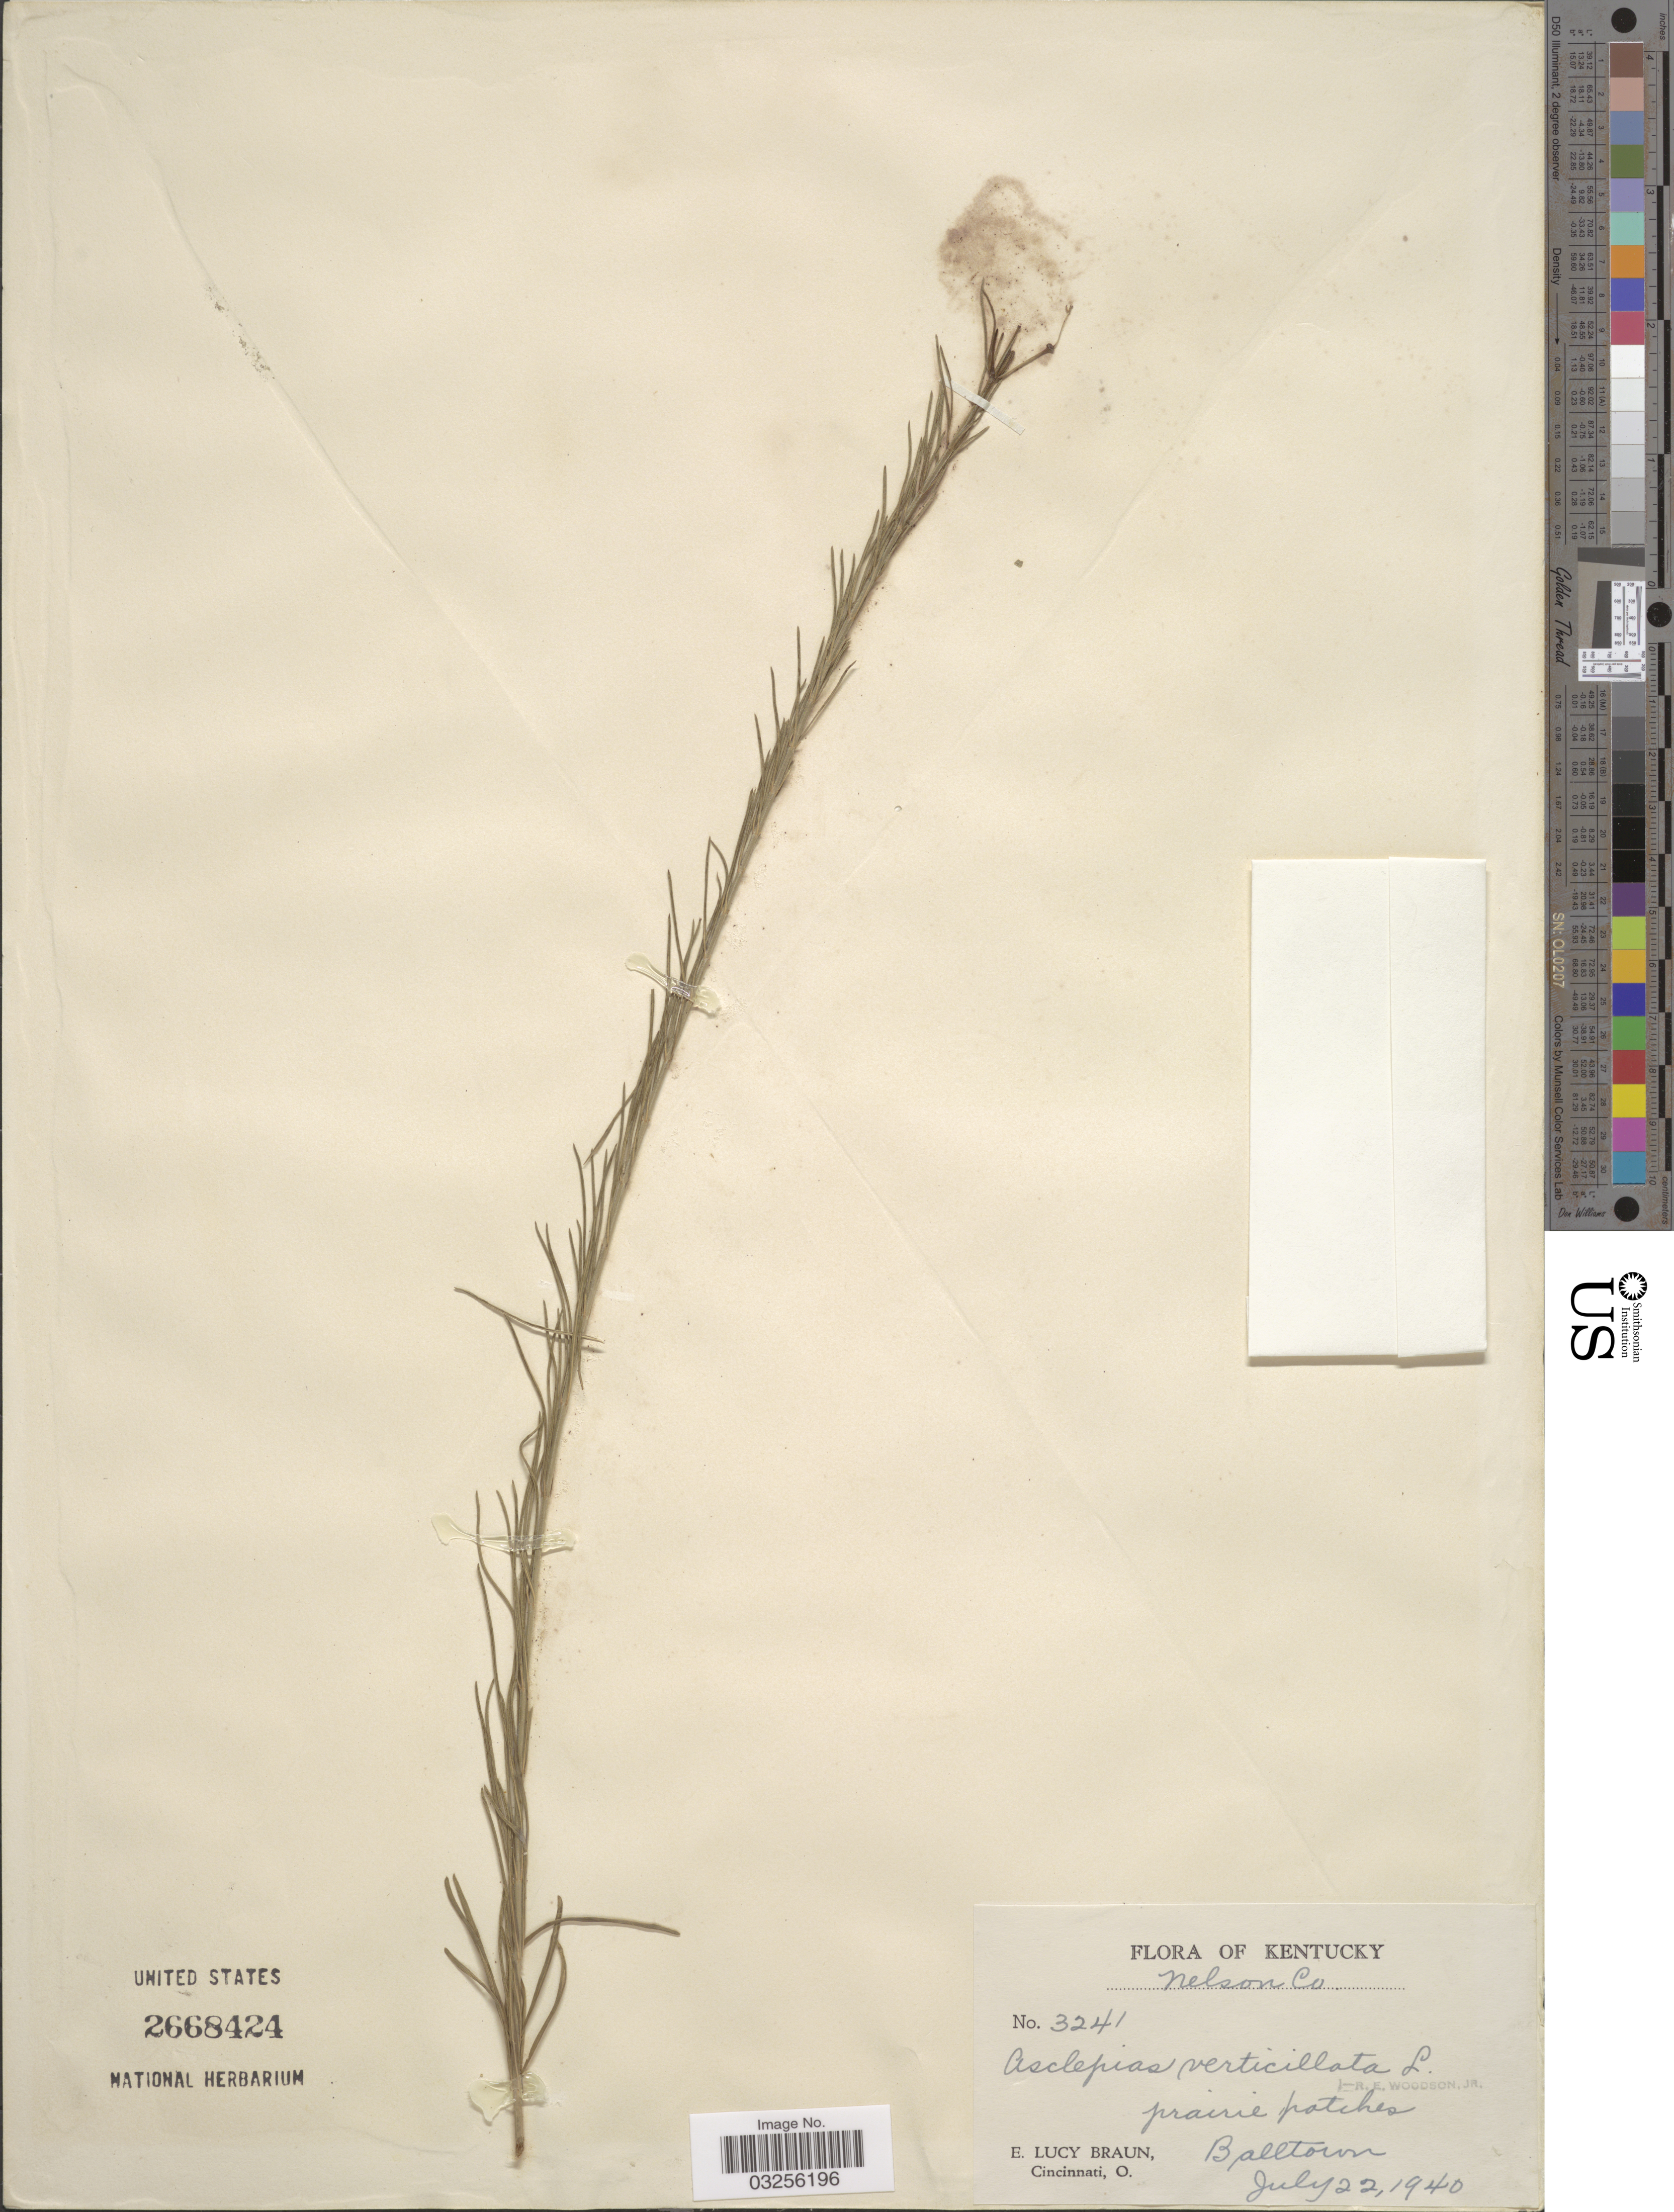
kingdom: Plantae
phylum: Tracheophyta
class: Magnoliopsida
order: Gentianales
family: Apocynaceae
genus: Asclepias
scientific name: Asclepias verticillata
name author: L.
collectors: E. Braun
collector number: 3241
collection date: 1940-07-22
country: United States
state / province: Kentucky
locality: Nelson Co. Balltown.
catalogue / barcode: US 2668424